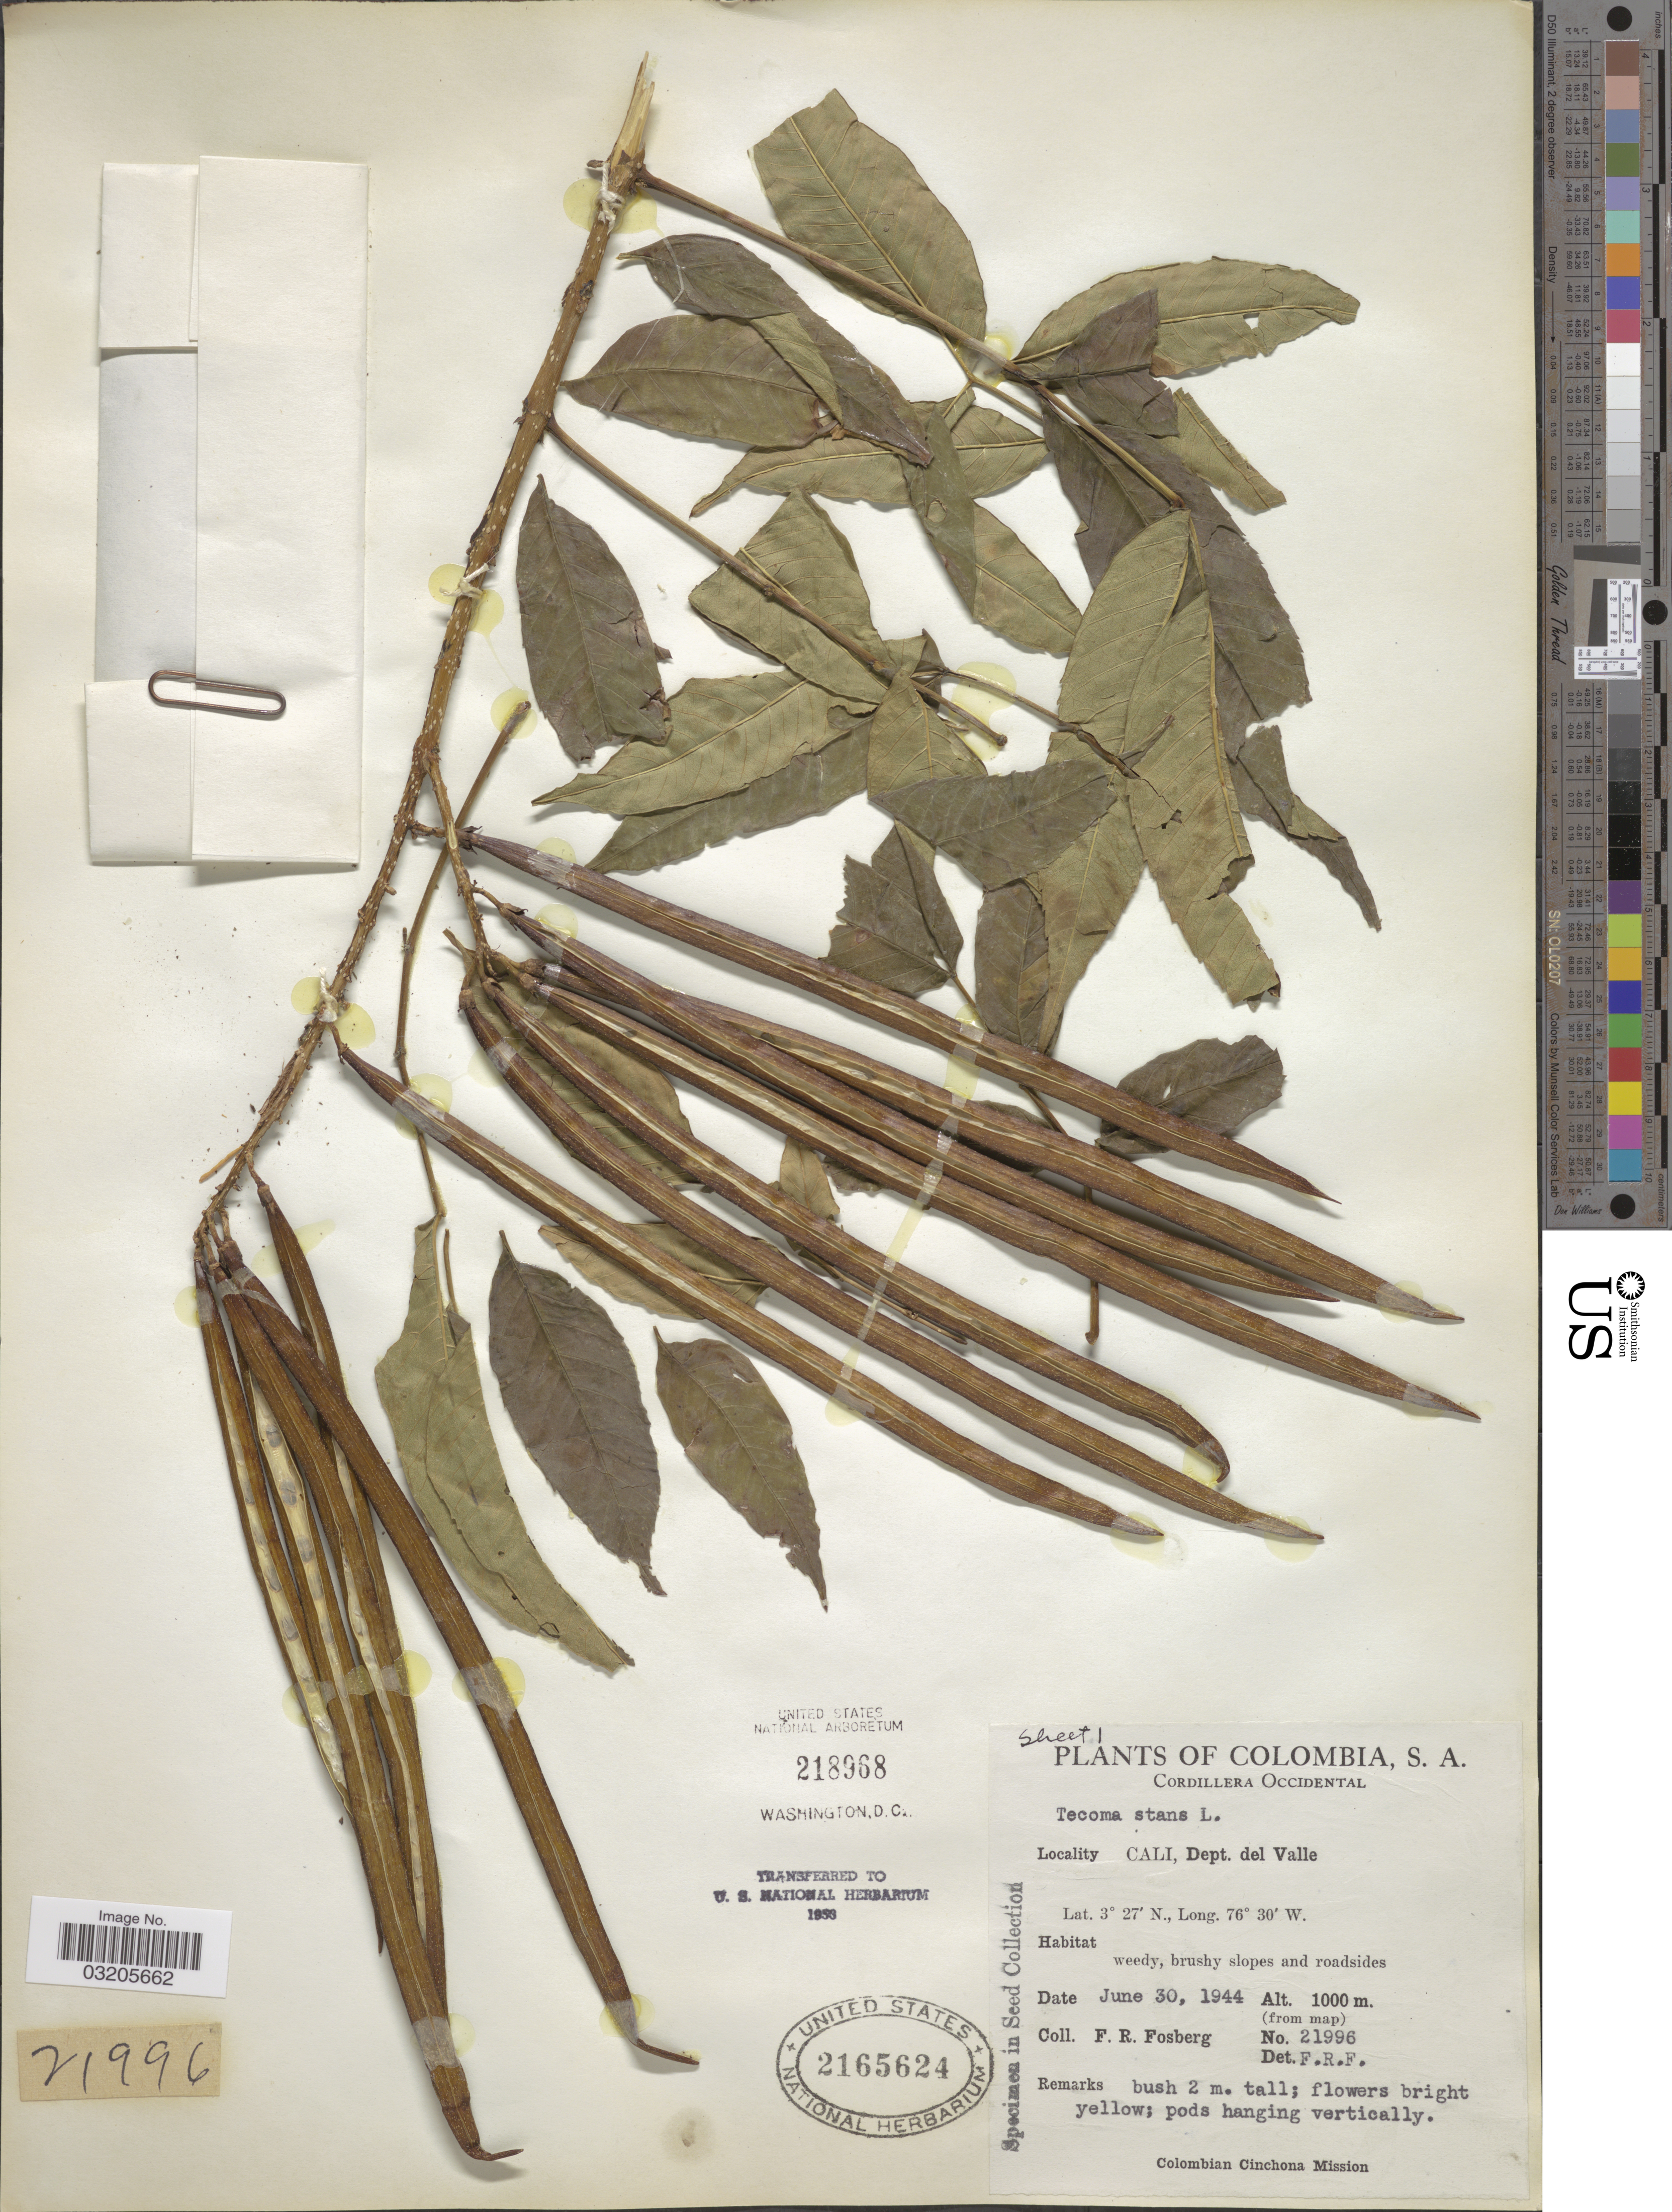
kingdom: Plantae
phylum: Tracheophyta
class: Magnoliopsida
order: Lamiales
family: Bignoniaceae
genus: Tecoma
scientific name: Tecoma stans var. stans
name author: (L.) Juss. ex Kunth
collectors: F. R. Fosberg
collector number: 21996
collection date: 1944-06-30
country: Colombia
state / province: Valle del Cauca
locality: Cordillera Occidental. Cali, Dept. del Valle.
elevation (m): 1000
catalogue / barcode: US 2165624